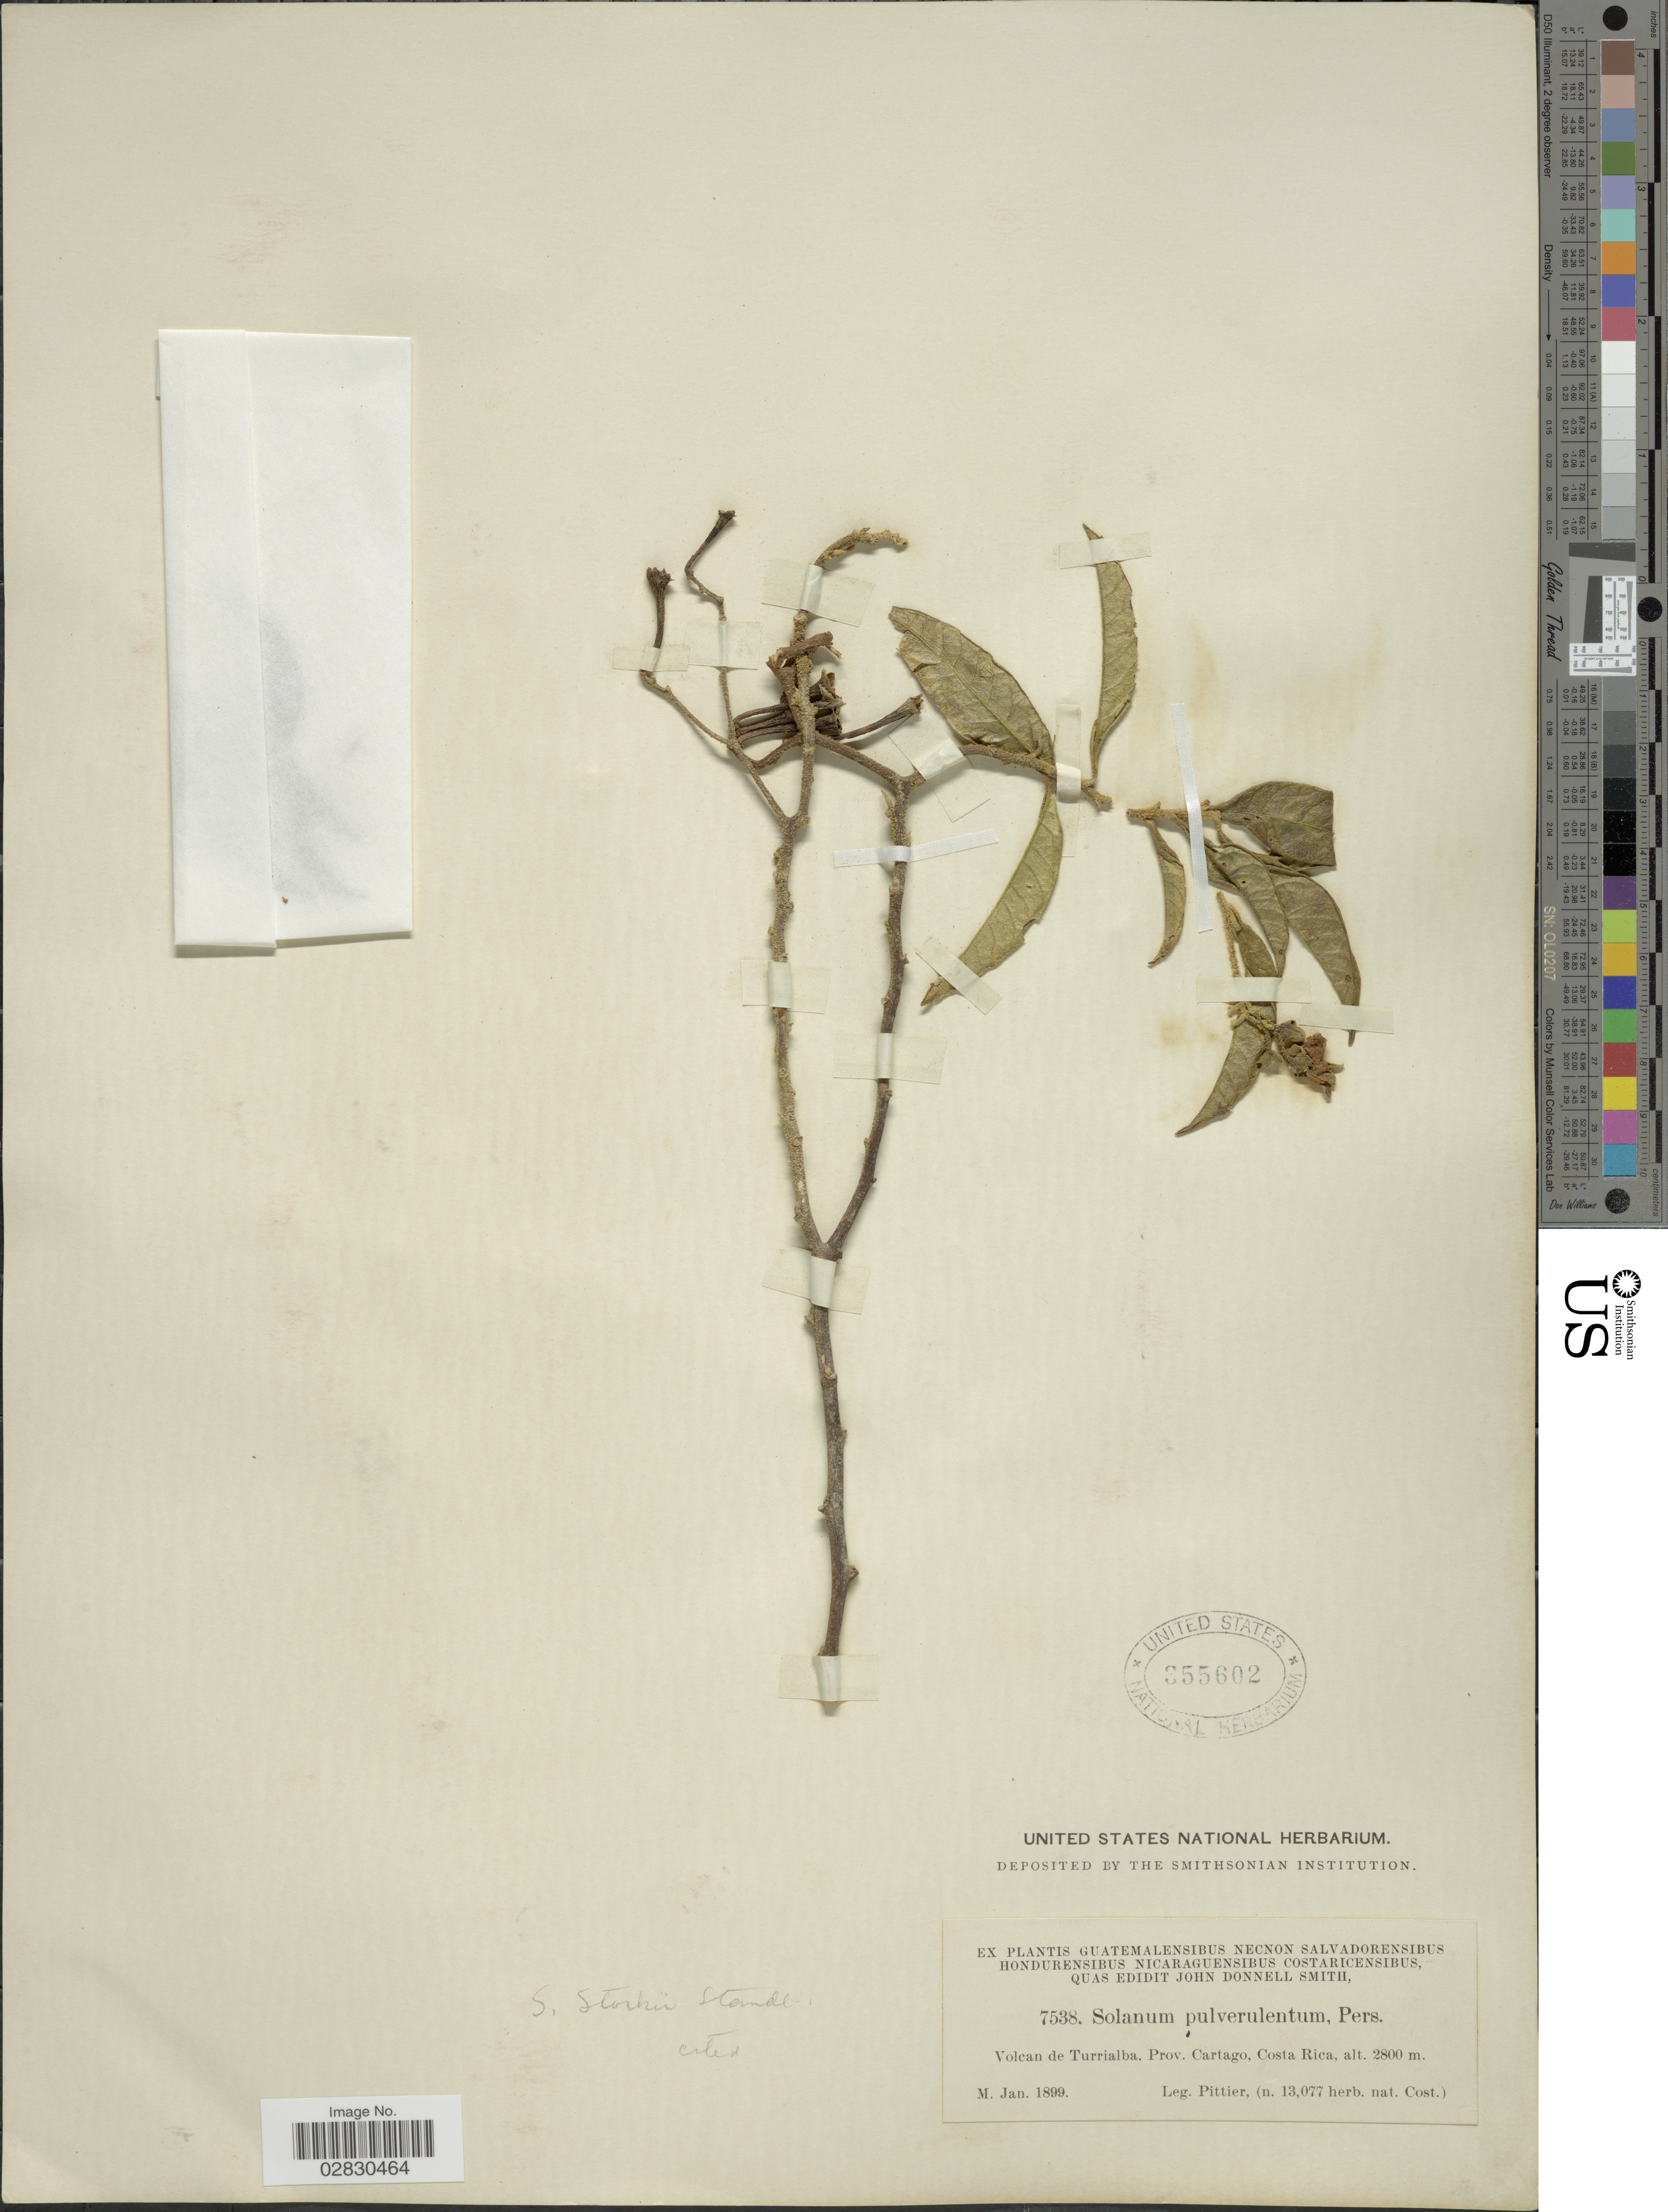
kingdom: Plantae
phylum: Tracheophyta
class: Magnoliopsida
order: Solanales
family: Solanaceae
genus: Solanum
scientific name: Solanum pulverulentum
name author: Pers.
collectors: Pittier, --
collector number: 7538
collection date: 1899-01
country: Costa Rica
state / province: Cartago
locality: Volcan de Turrialba.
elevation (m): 2800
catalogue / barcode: US 355602